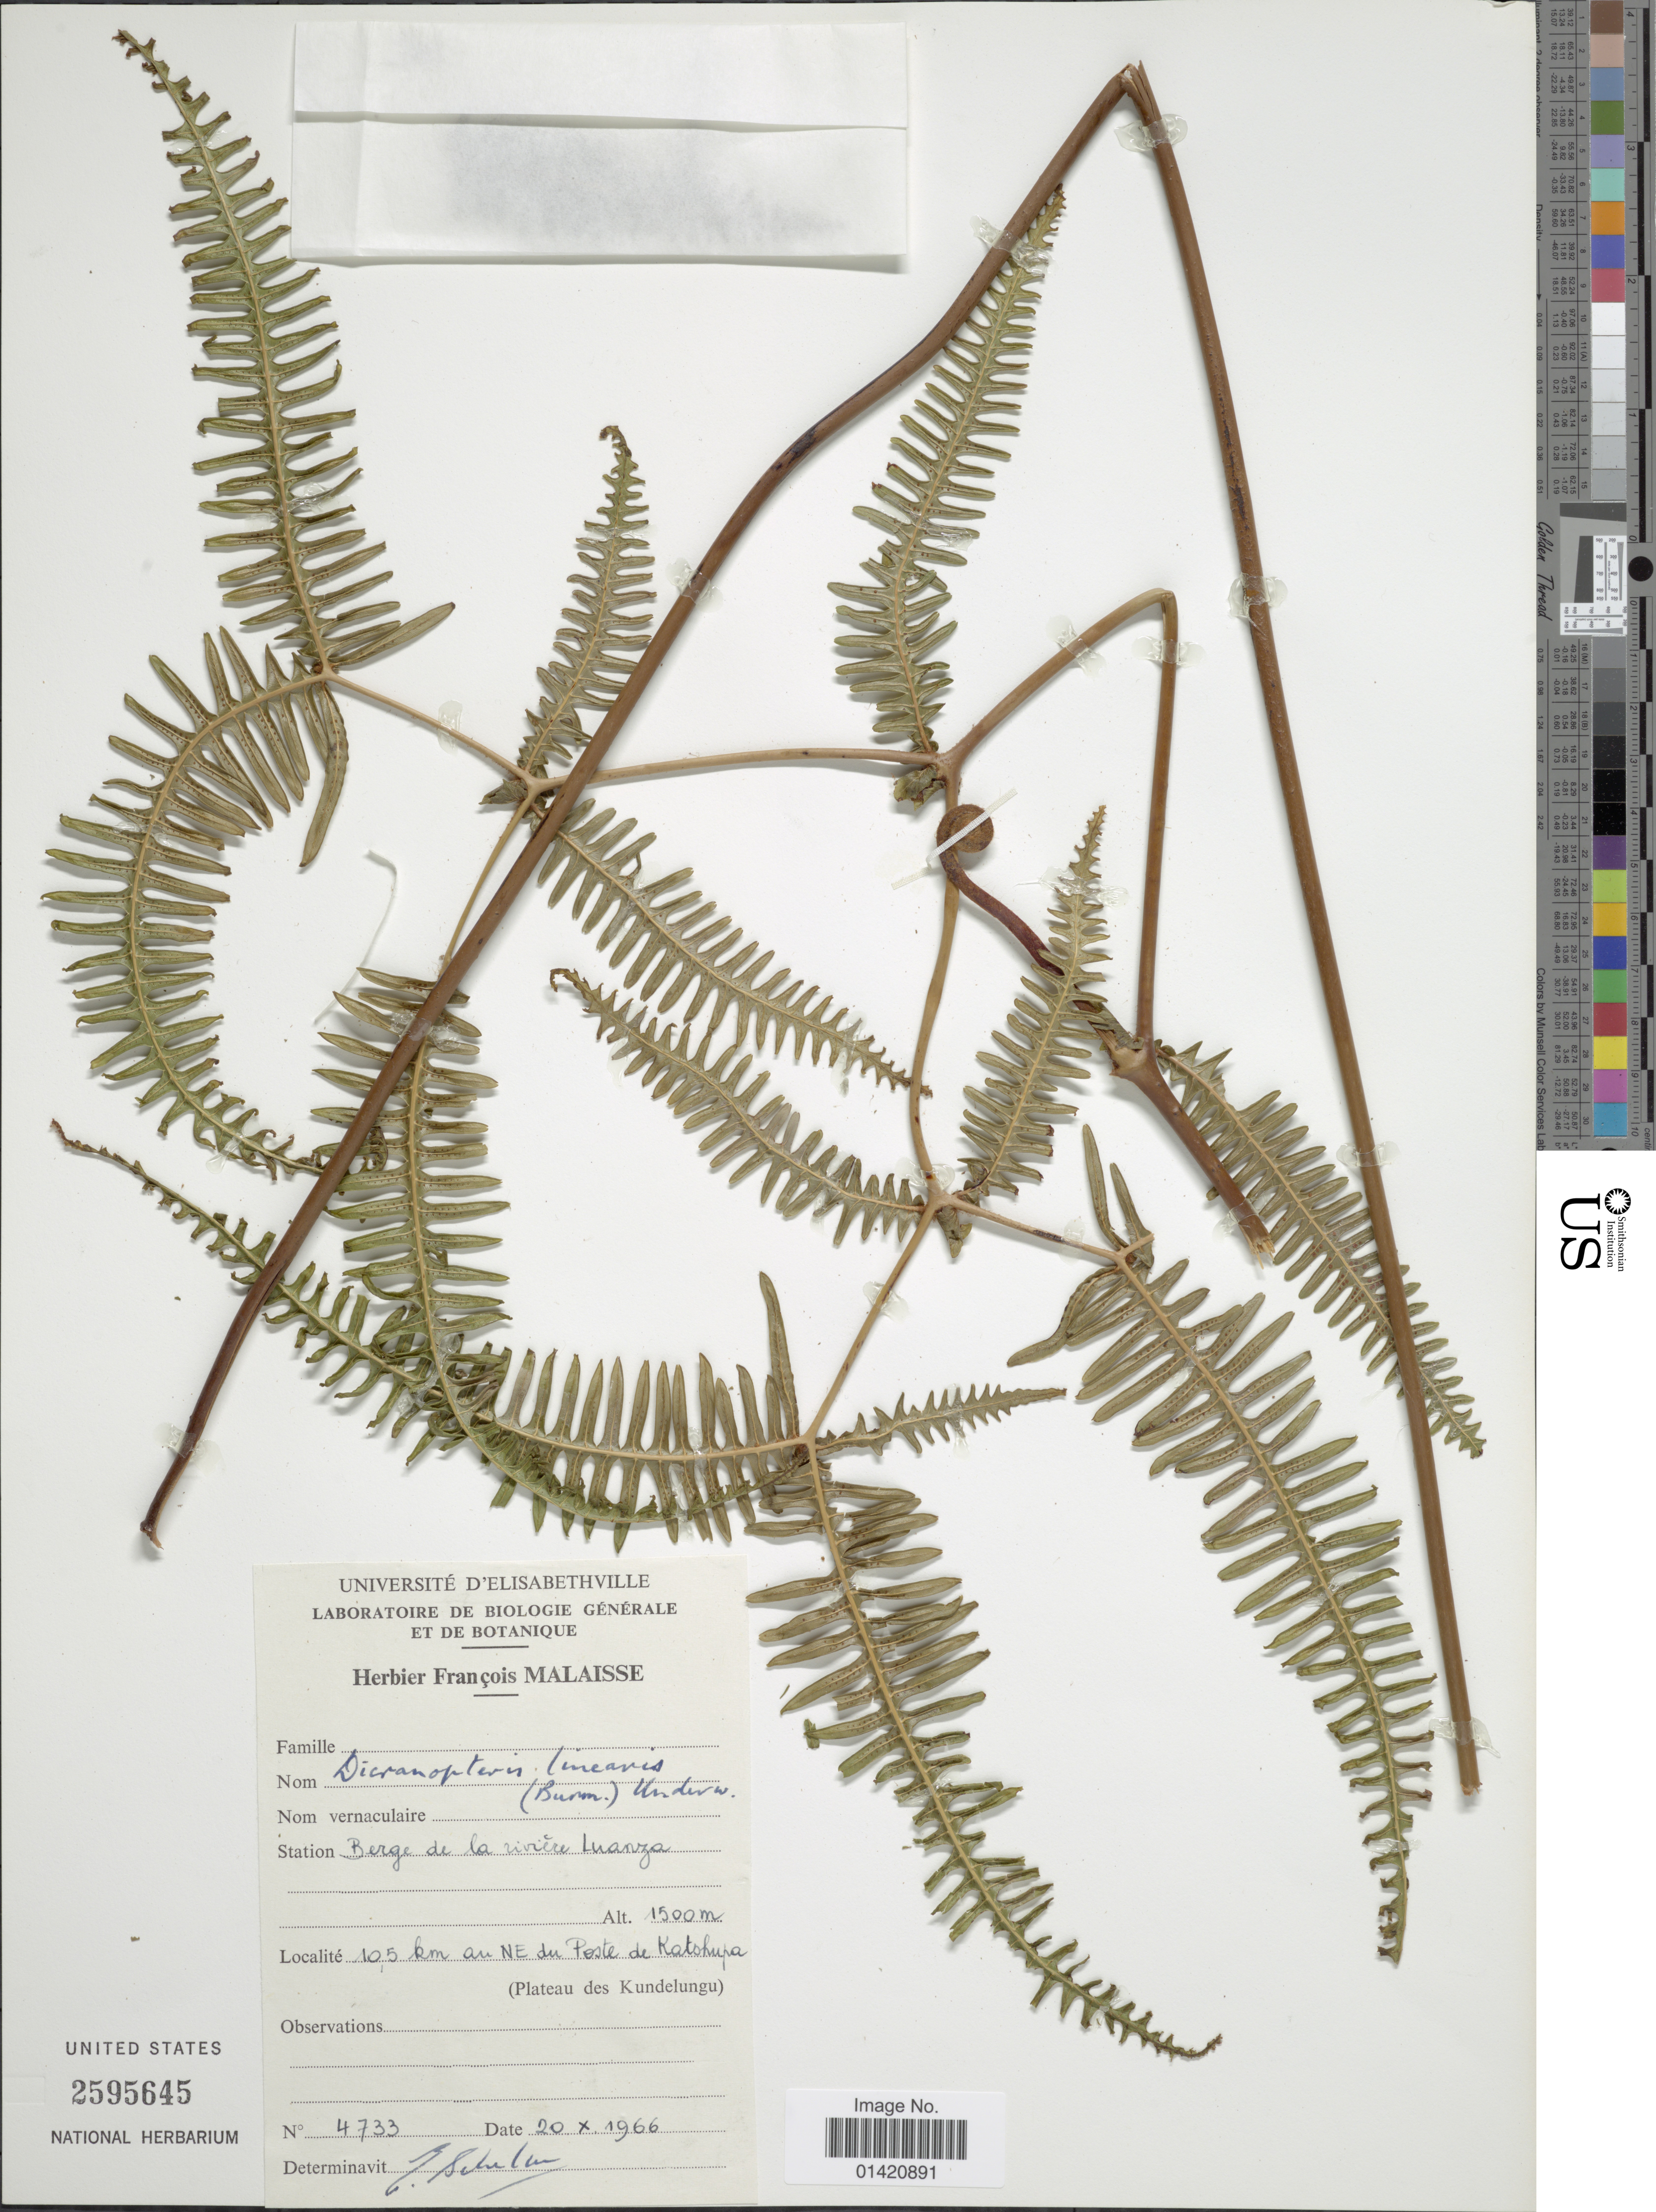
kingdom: Plantae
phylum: Tracheophyta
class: Polypodiopsida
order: Gleicheniales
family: Gleicheniaceae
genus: Dicranopteris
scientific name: Dicranopteris linearis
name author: (Burm. f.) Underw.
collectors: ex herb. François Malaisse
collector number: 4733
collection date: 1966-10-20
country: Congo, Democratic Republic of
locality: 10,5 km an NE du Poste de Kotahupa (Plateau des Kundelungu)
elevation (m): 1500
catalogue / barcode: US 2595645